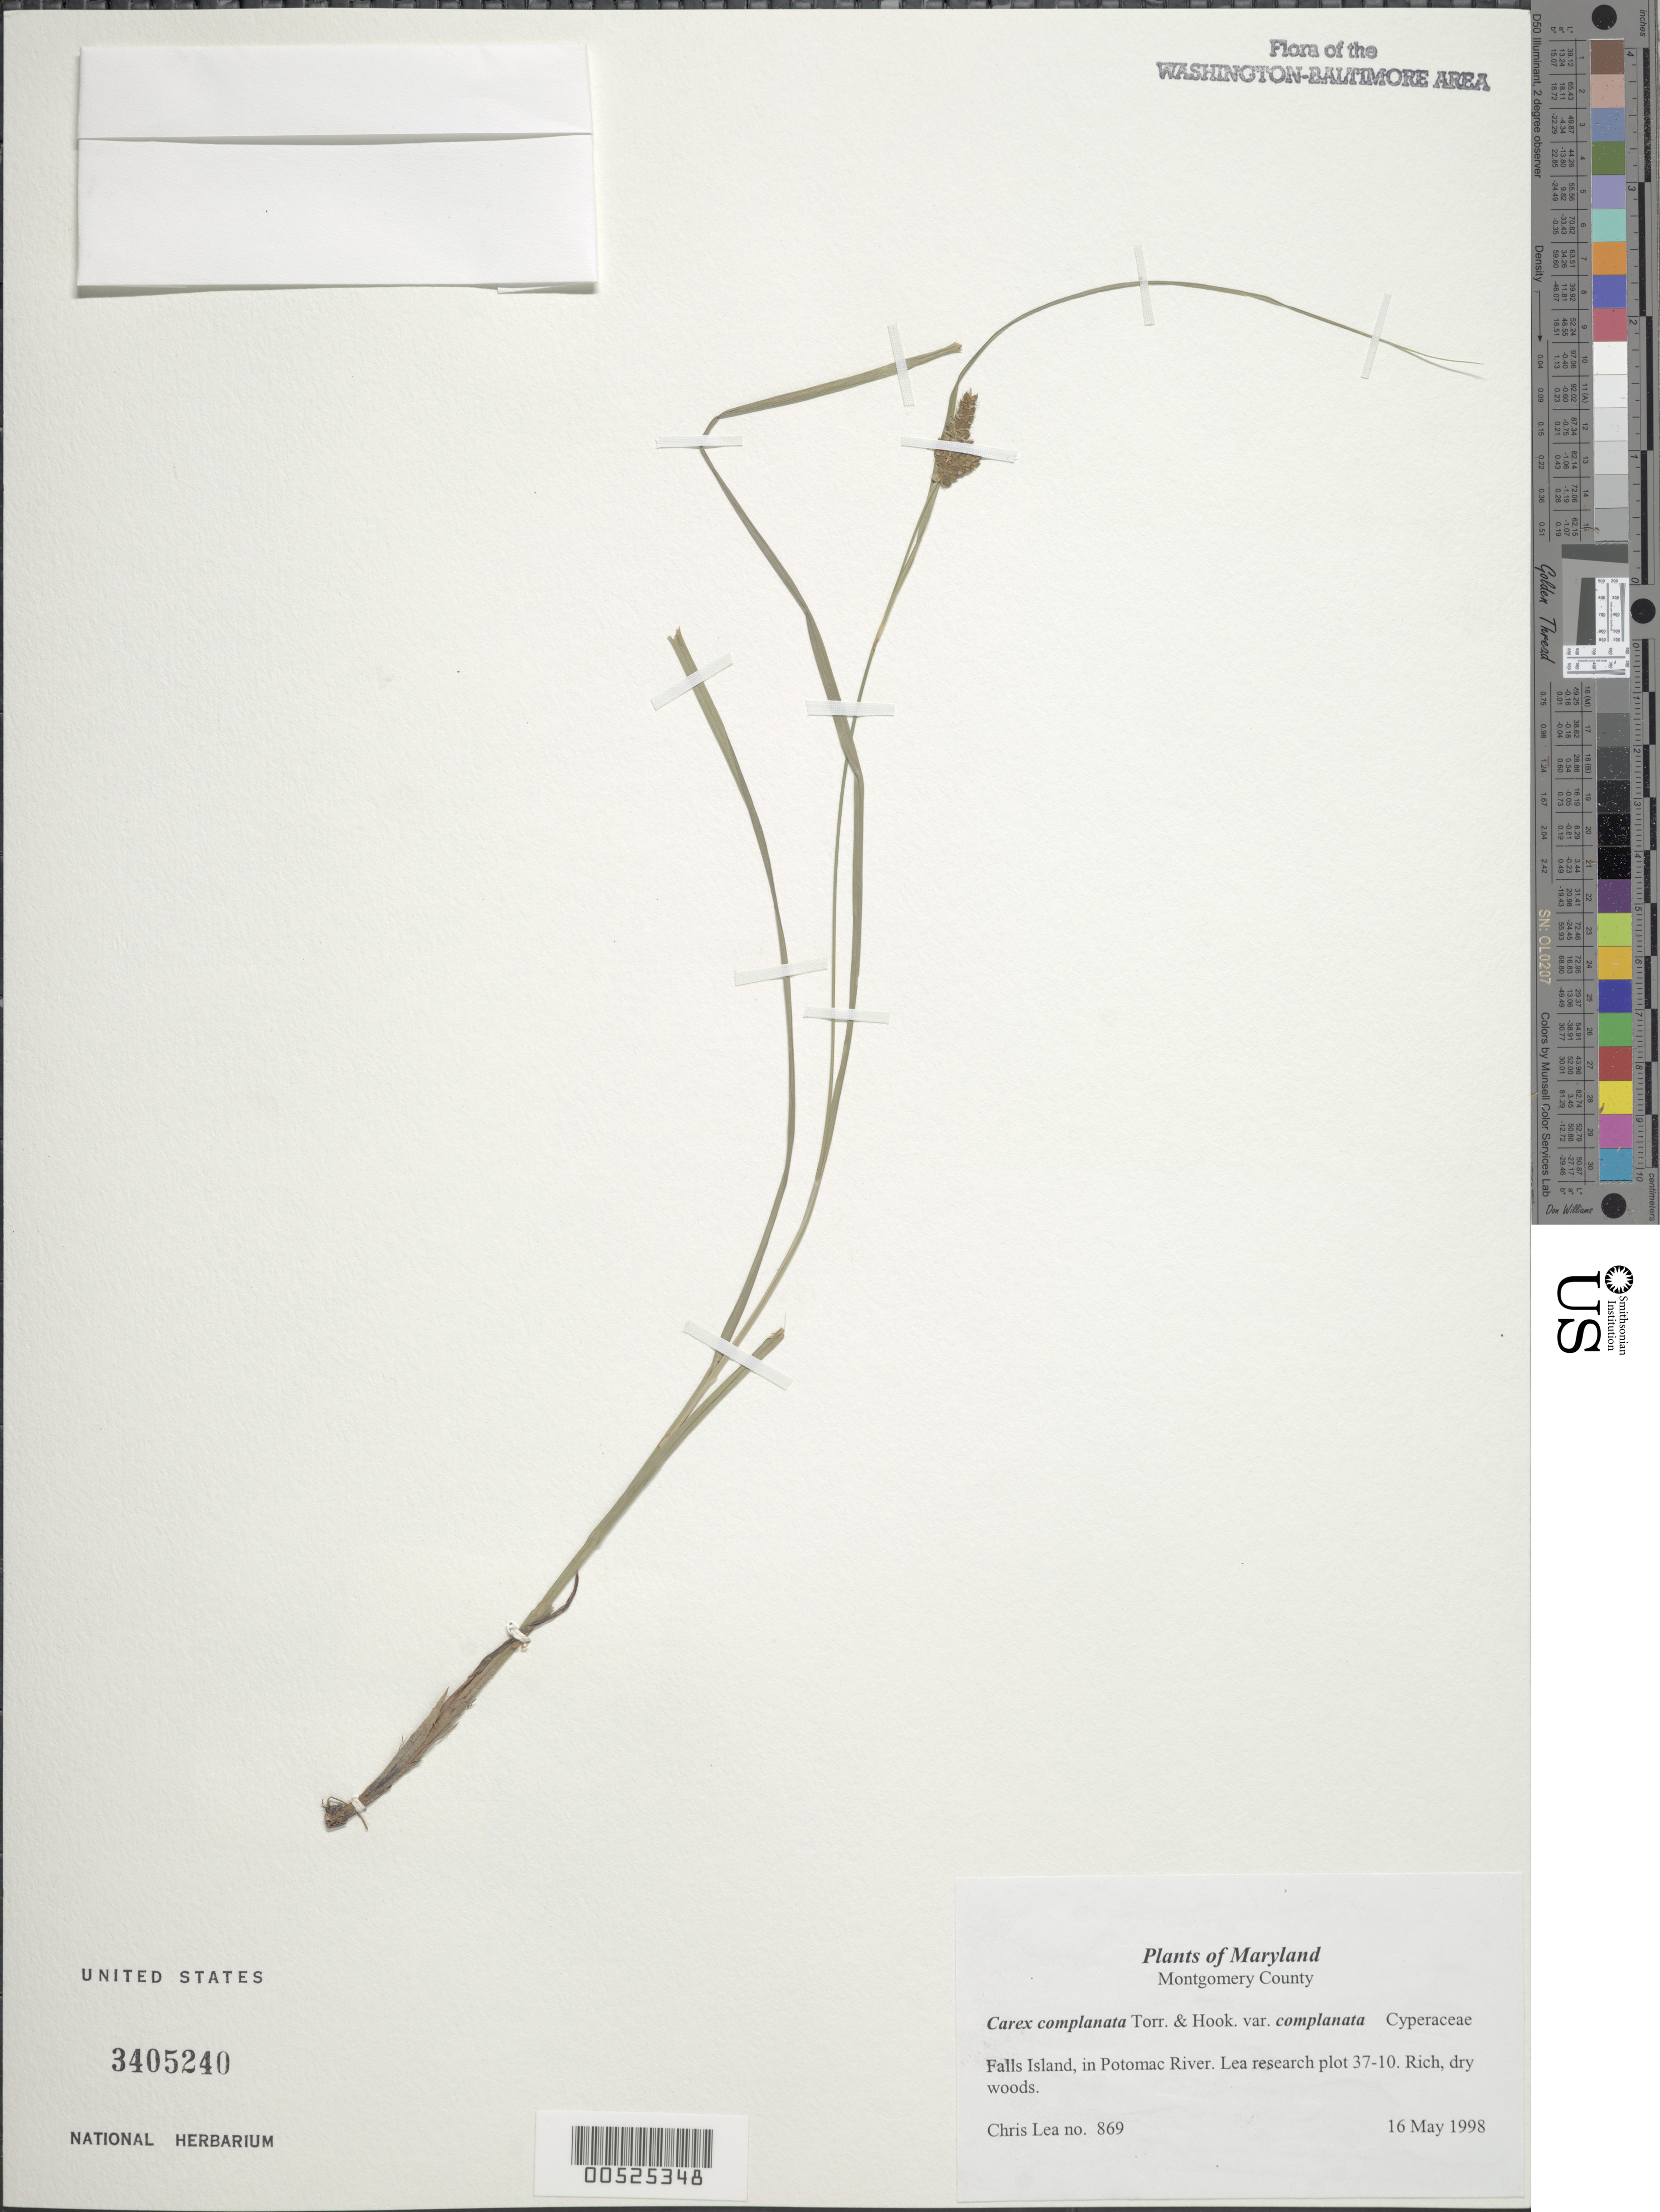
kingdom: Plantae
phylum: Tracheophyta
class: Liliopsida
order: Poales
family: Cyperaceae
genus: Carex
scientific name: Carex complanata var. complanata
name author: Torr. & Hook.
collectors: C. Lea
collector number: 869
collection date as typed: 16 May 1998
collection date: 1998-05-16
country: United States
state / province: Maryland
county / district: Montgomery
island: Fall Island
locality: Fall Island, in Potomac River. Lea research plot 37-10.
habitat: Rich, dry woods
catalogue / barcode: US 3405240